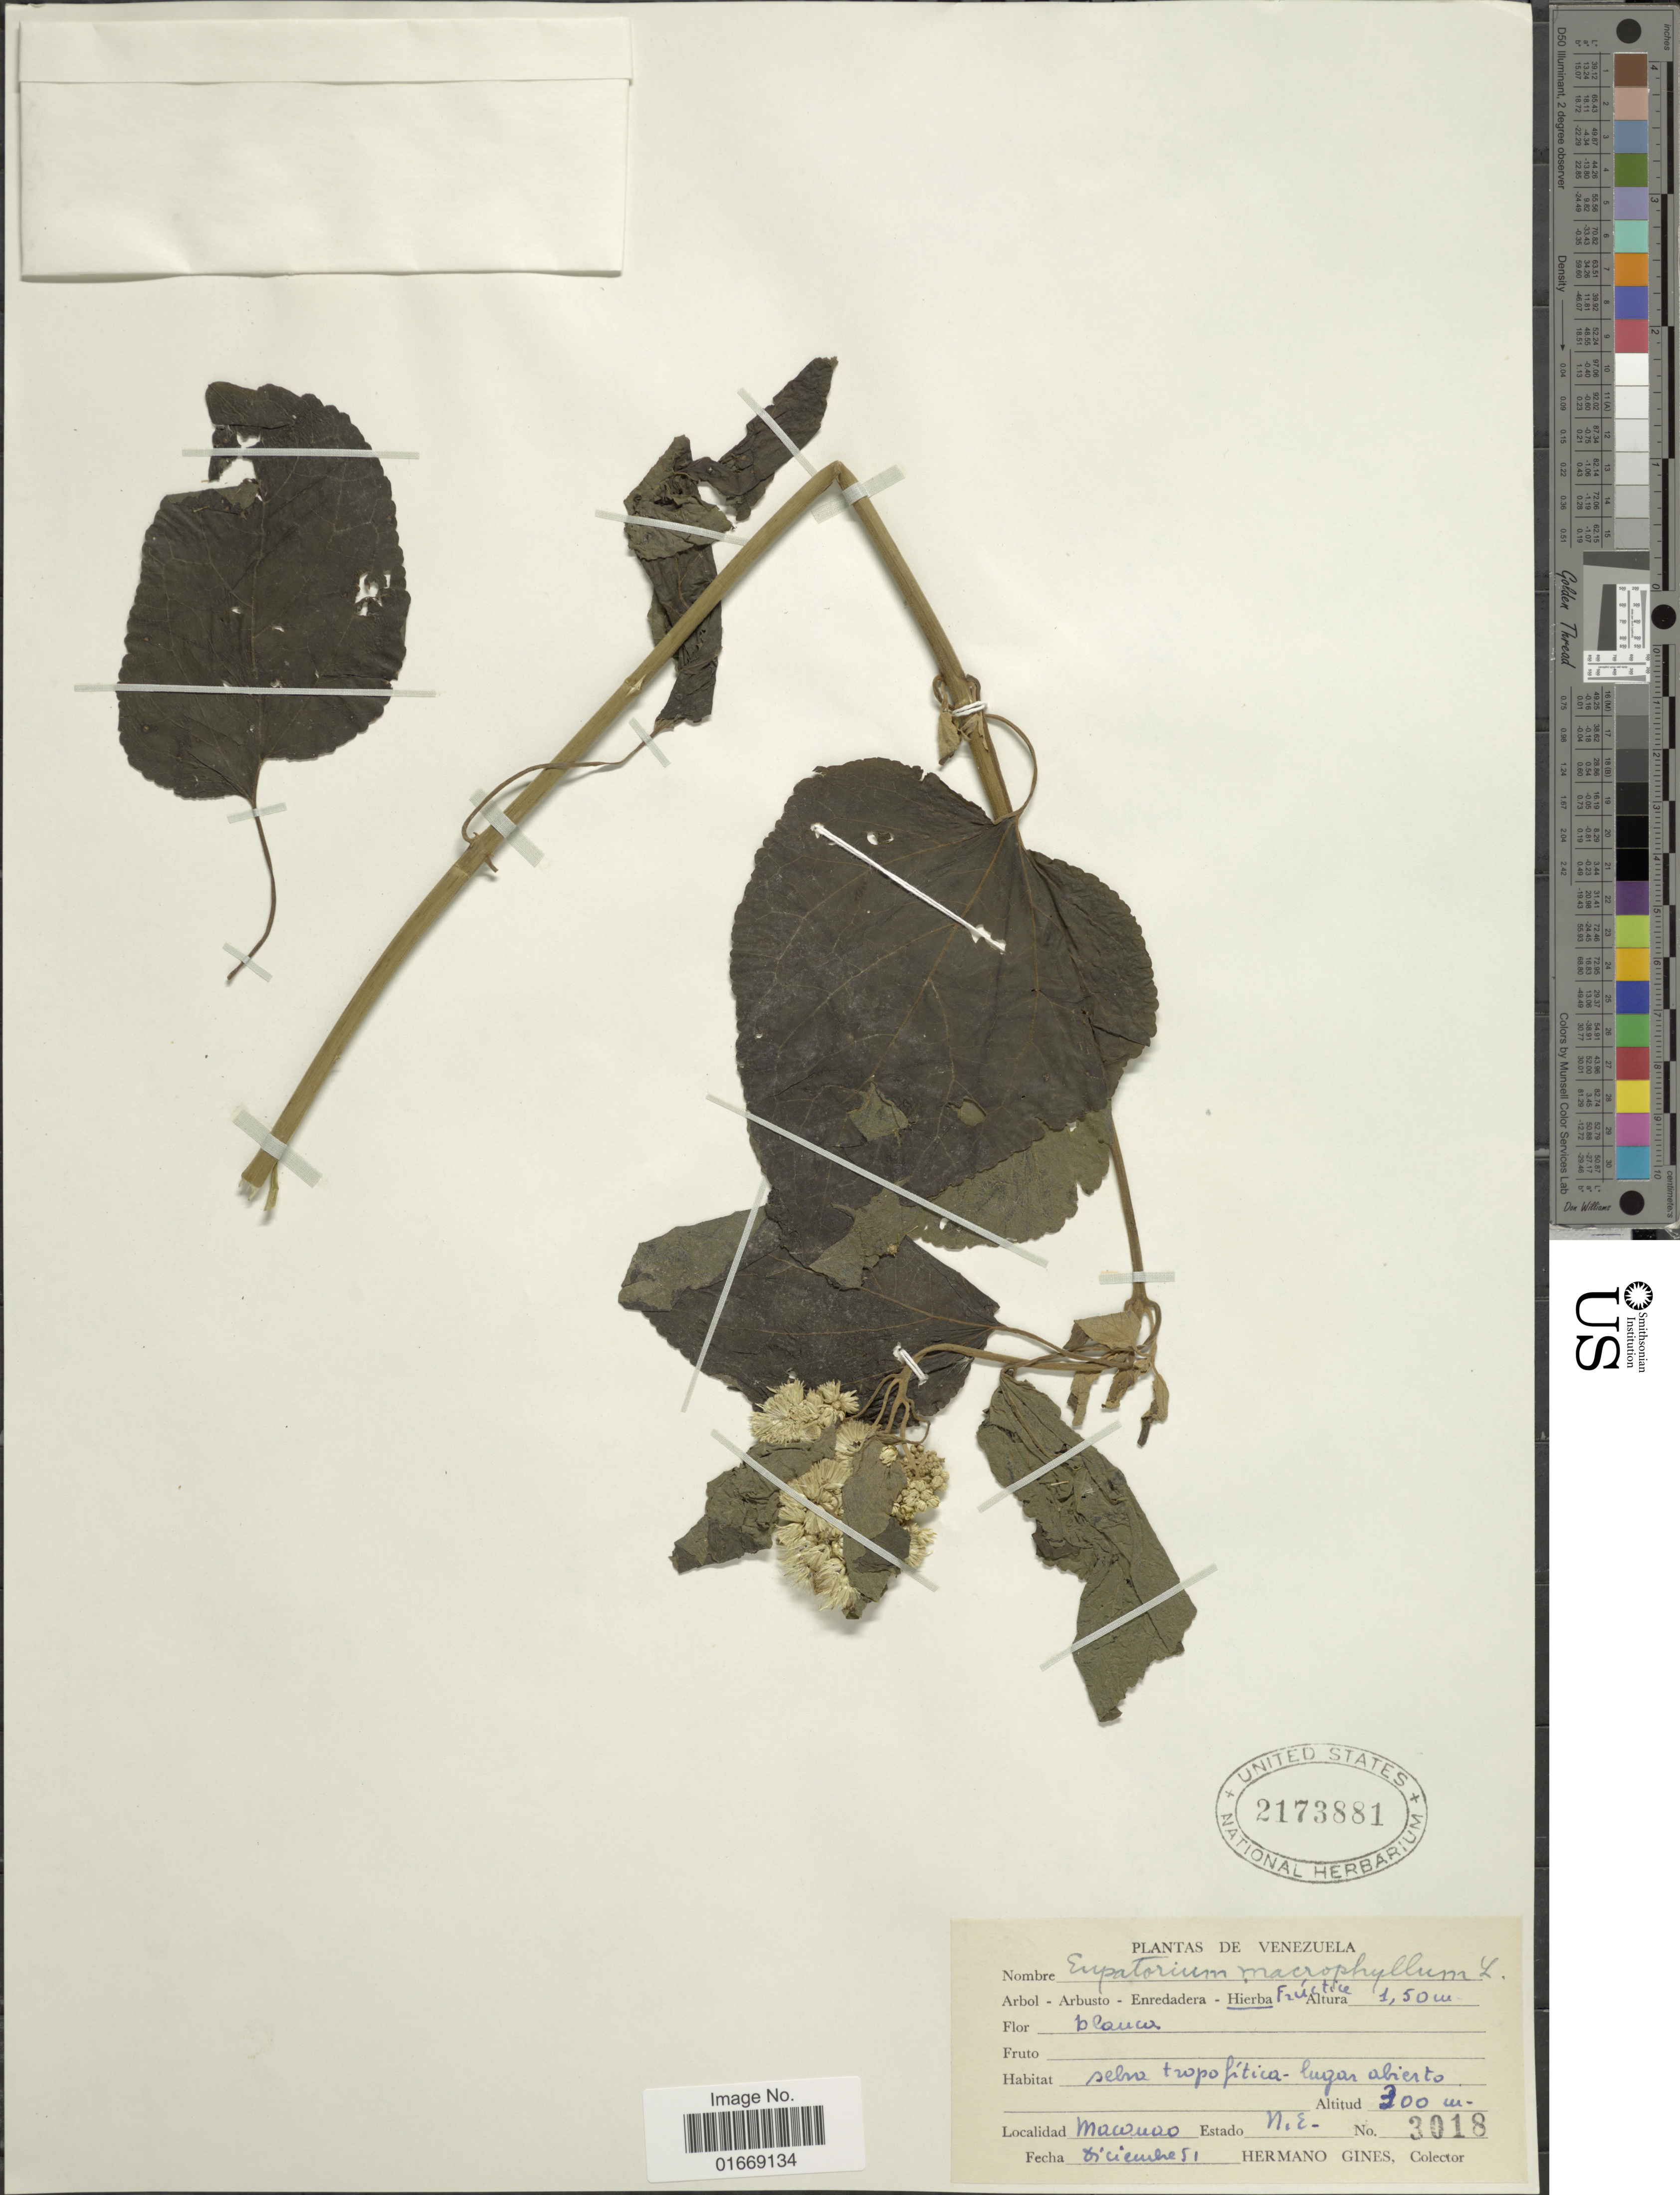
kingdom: Plantae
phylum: Tracheophyta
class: Magnoliopsida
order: Asterales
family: Asteraceae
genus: Hebeclinium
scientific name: Hebeclinium macrophyllum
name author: (L.) DC.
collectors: Bro. Gines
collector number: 3018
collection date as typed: Transcribed d/m/y: /12/51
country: Venezuela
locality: Muwuno, Estado N. E.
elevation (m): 300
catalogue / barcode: US 2173881